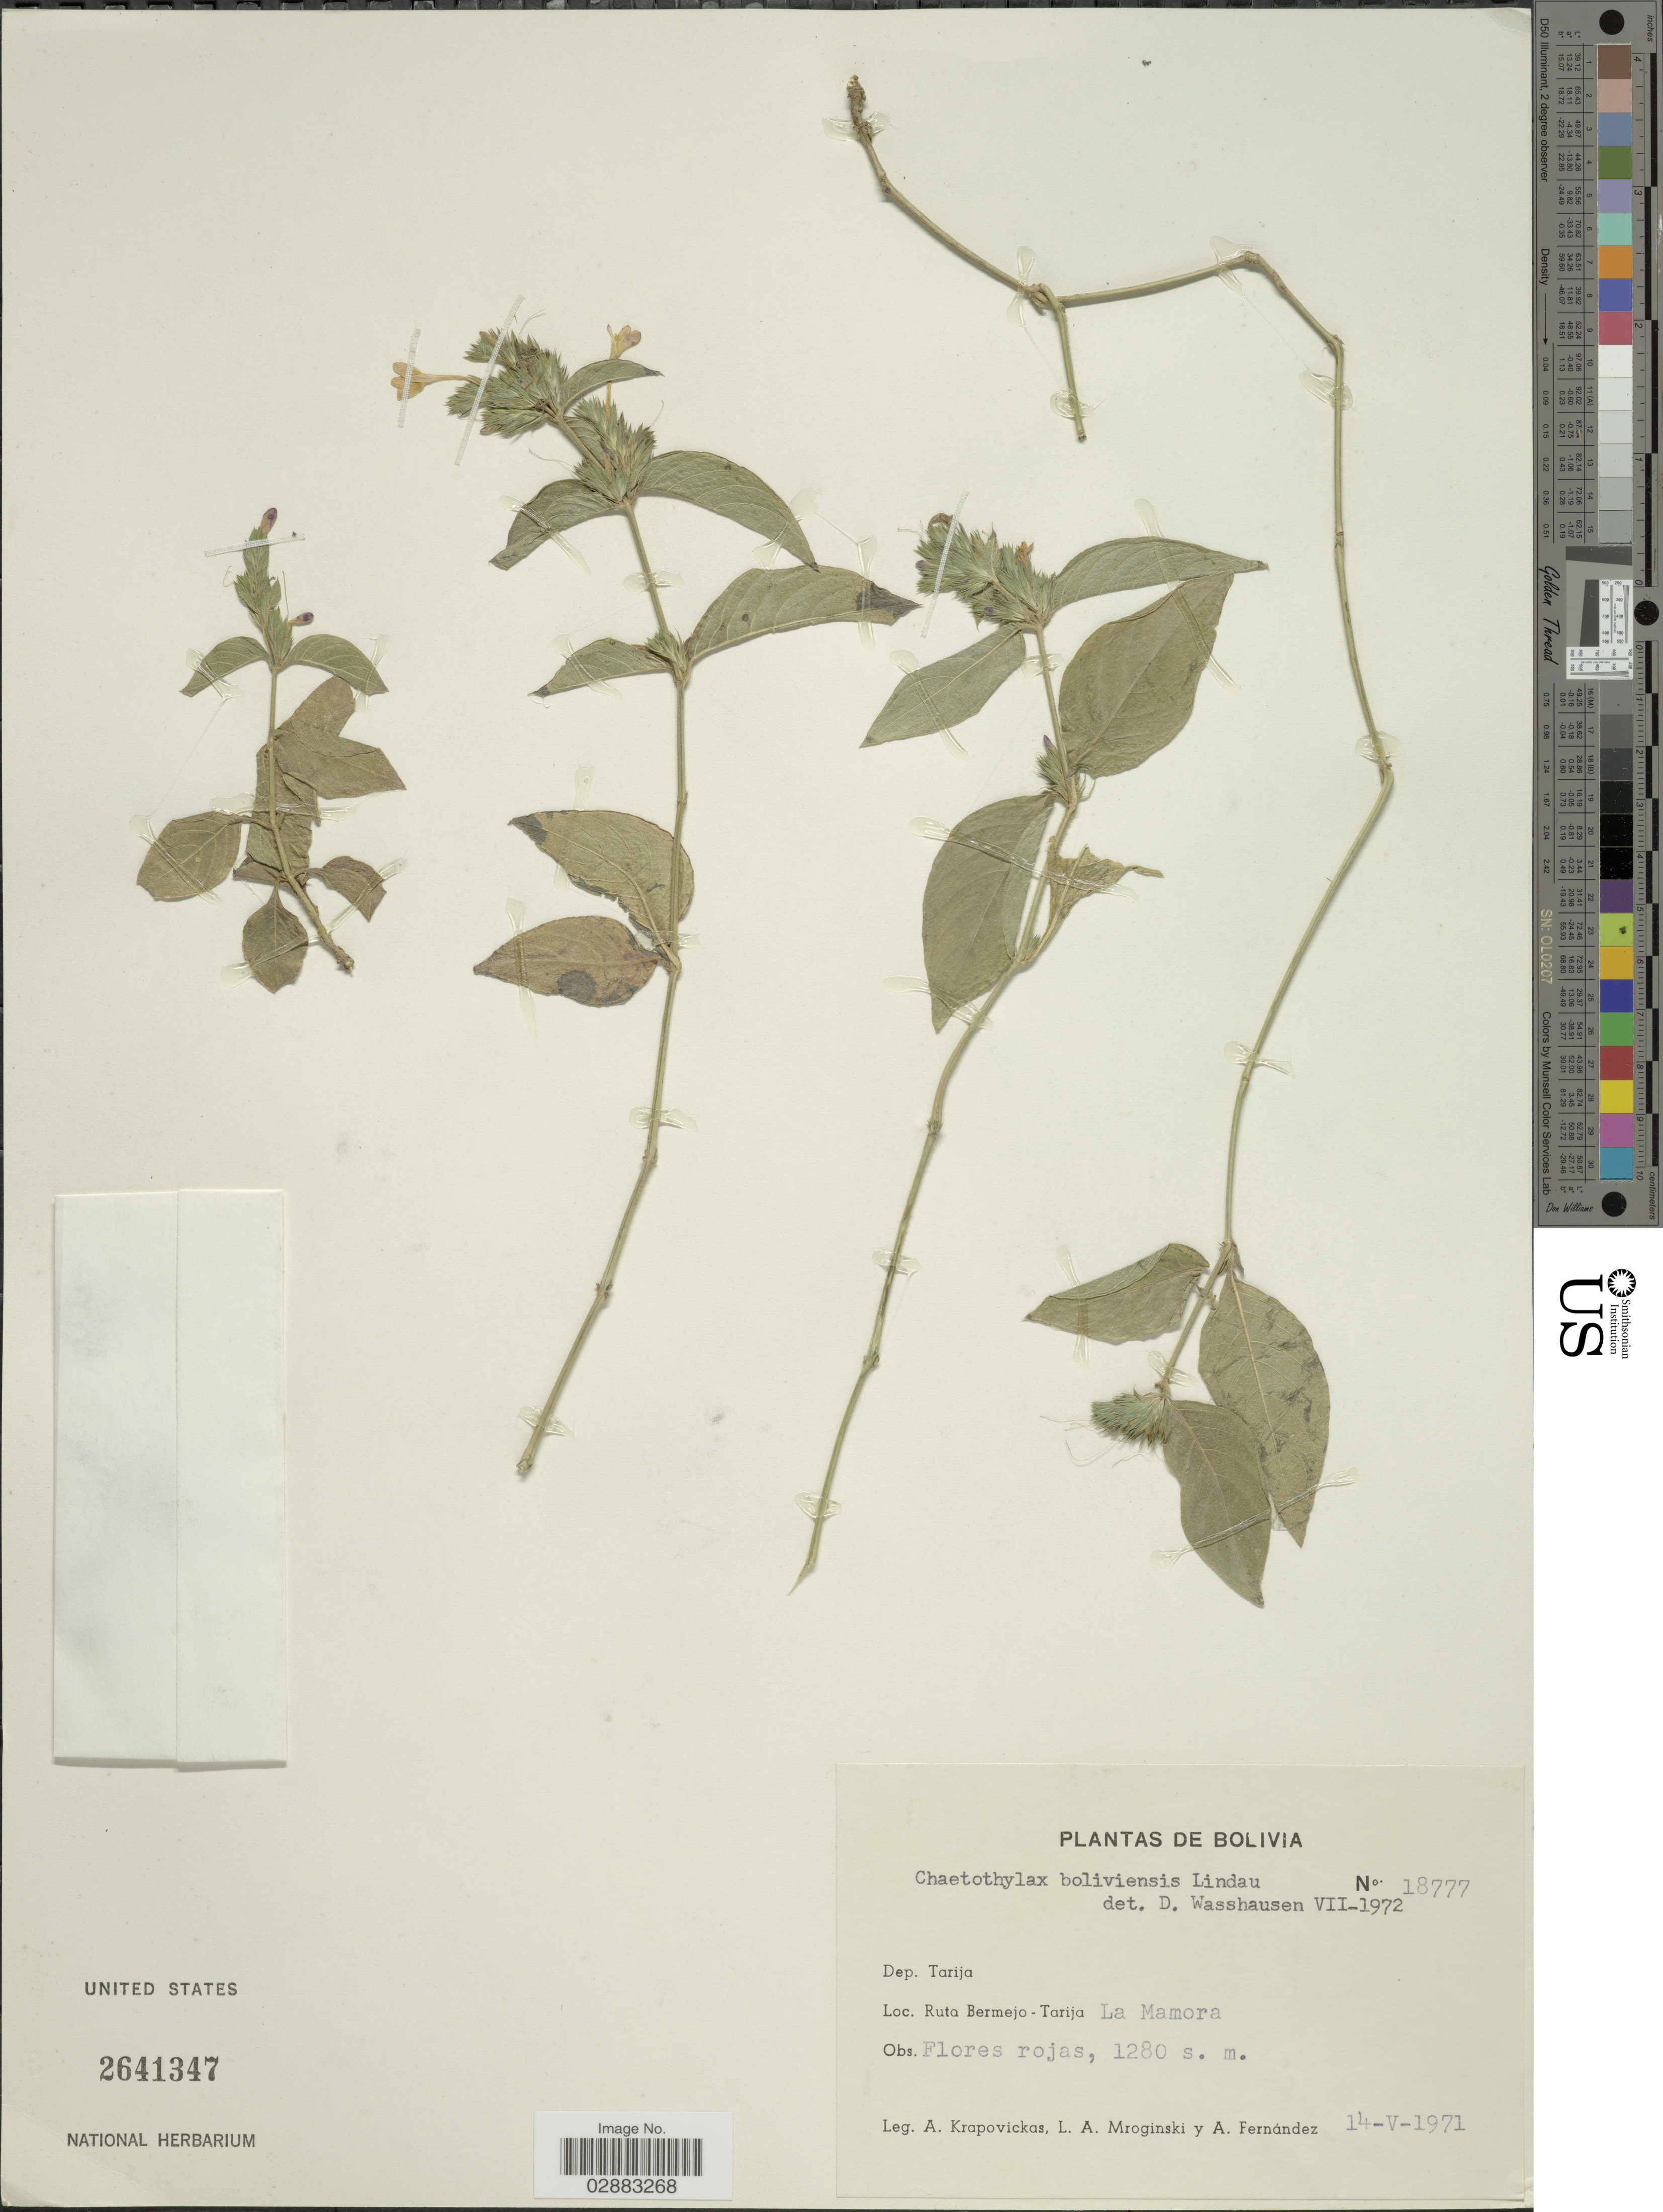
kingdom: Plantae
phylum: Tracheophyta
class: Magnoliopsida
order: Lamiales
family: Acanthaceae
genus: Justicia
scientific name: Justicia goudotii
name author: V.A.W. Graham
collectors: A. Krapovickas, L. Mroginski & A. Fernández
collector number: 18777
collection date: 1971-05-14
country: Bolivia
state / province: Tarija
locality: Dep. Tarija. Ruta Bermejo - Tarija. La Mamora.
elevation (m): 1280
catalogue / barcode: US 2641347